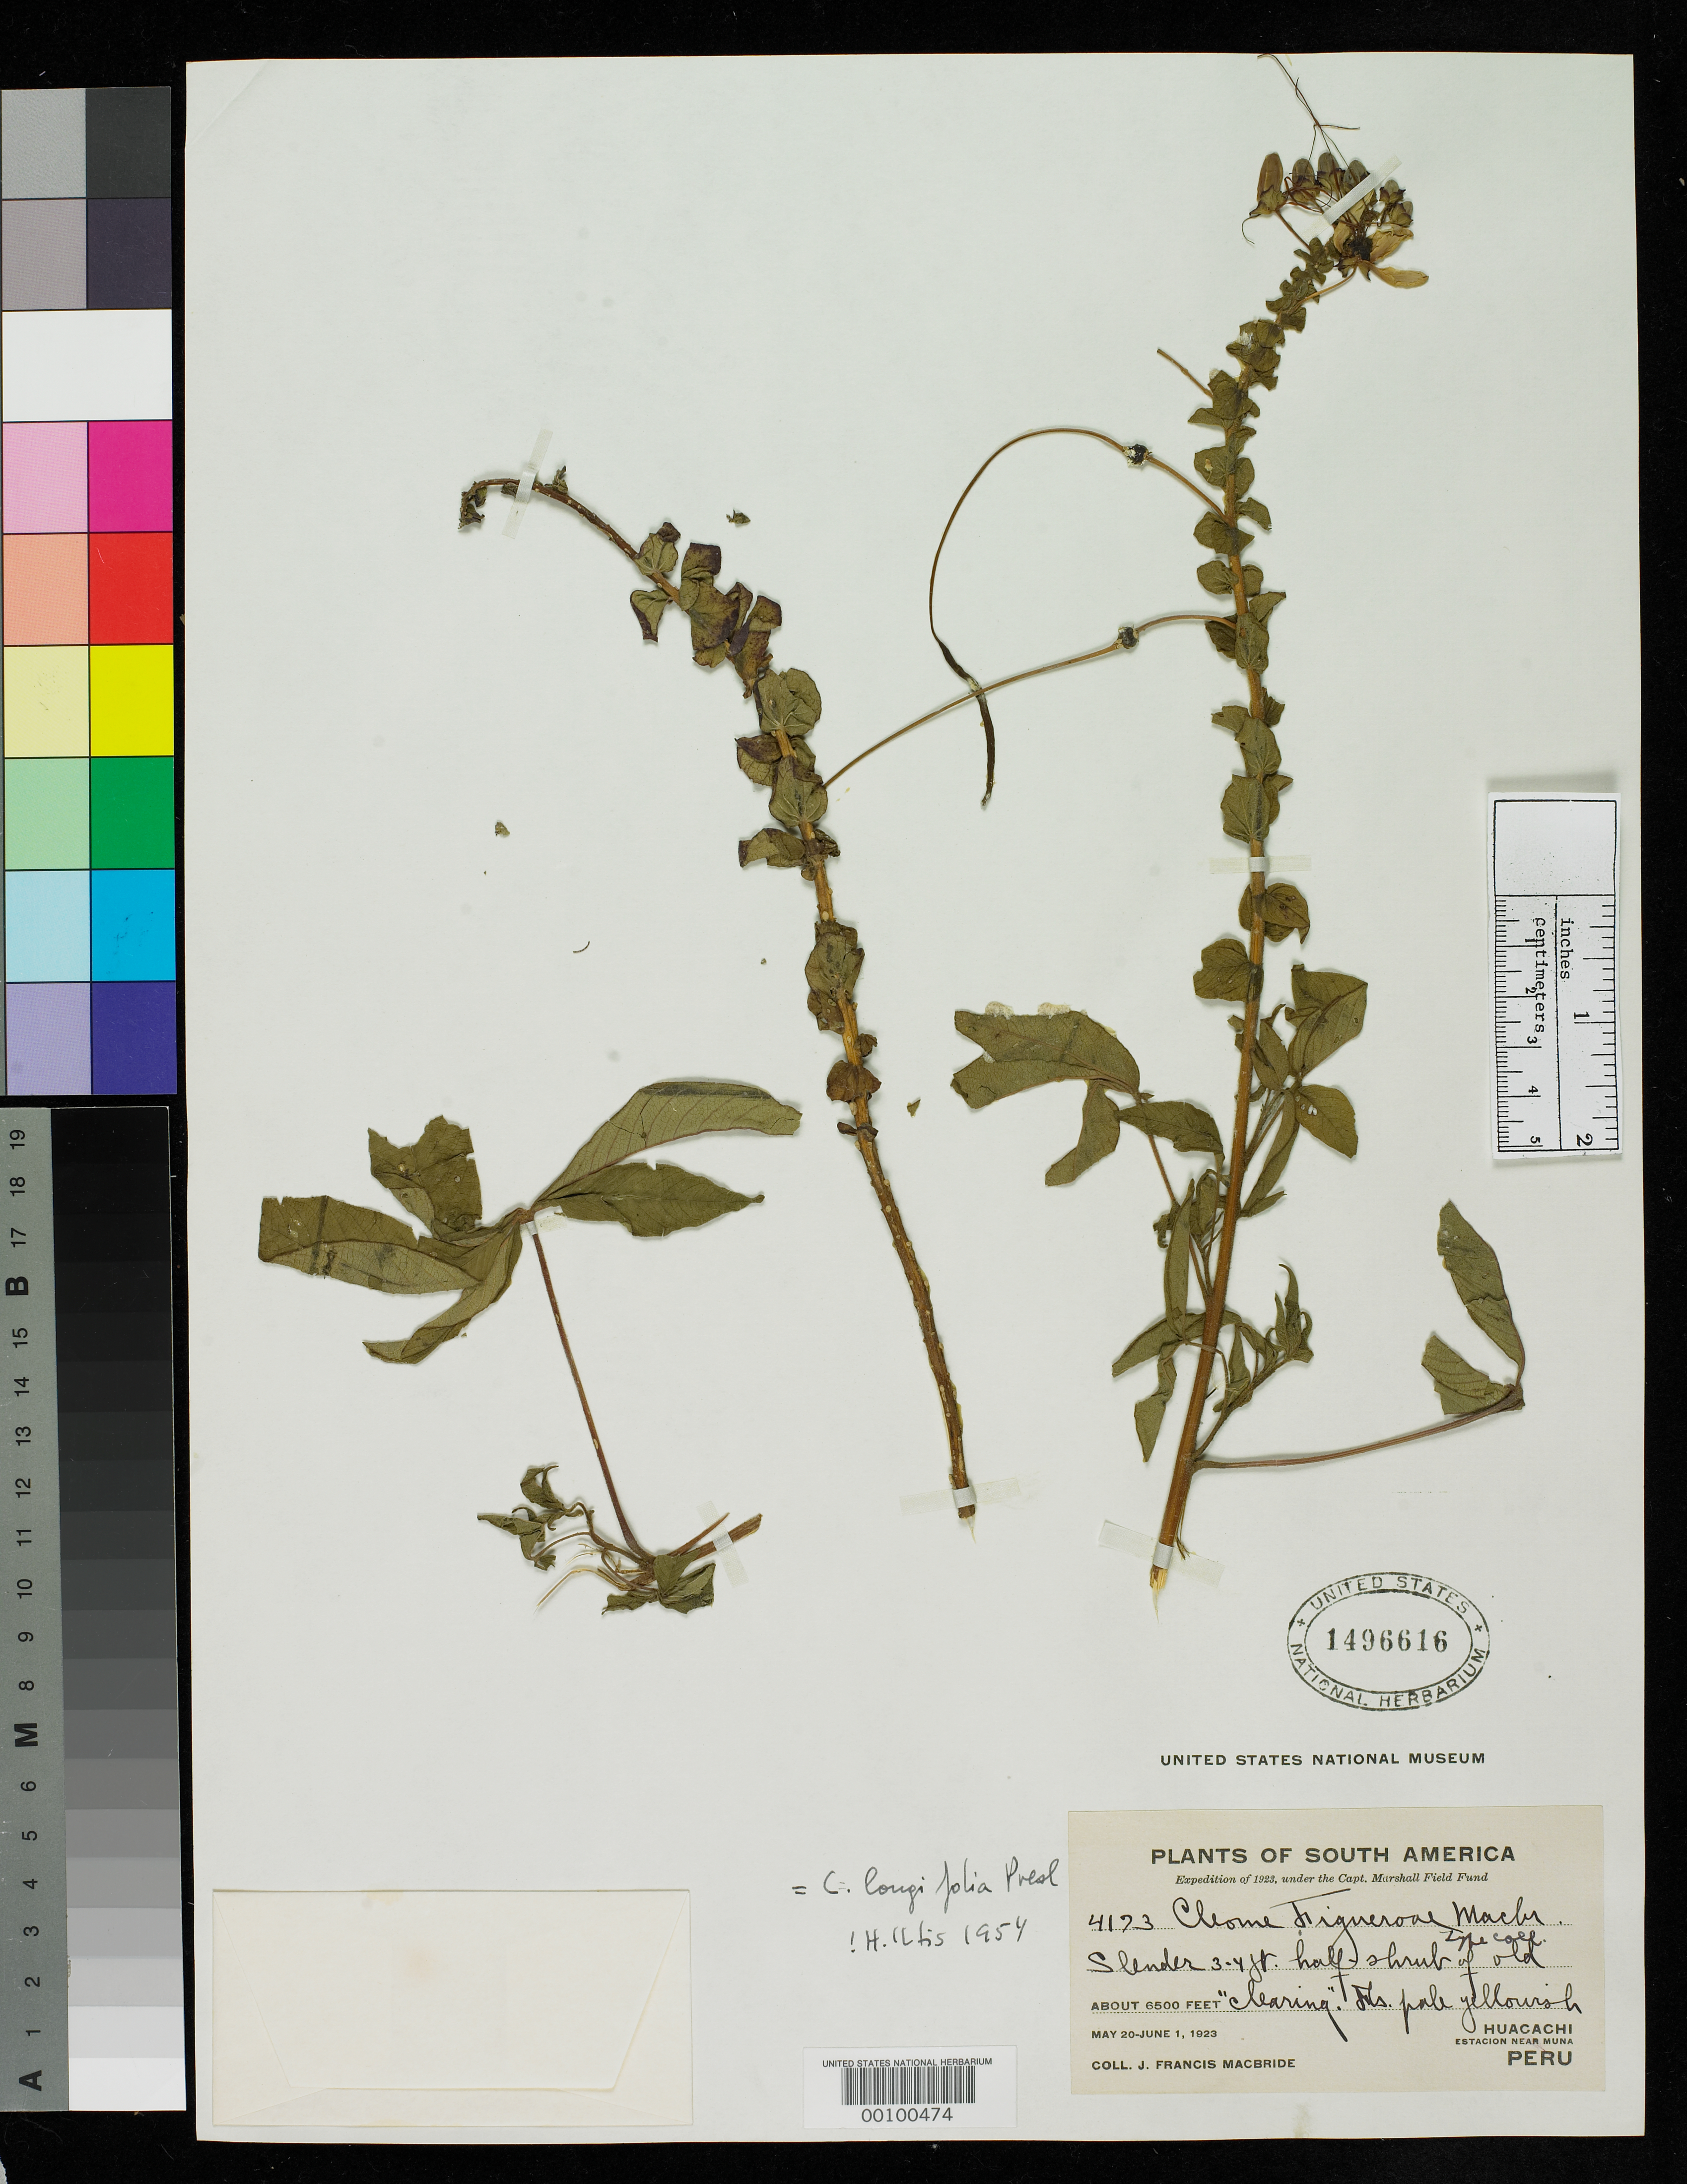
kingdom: Plantae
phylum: Tracheophyta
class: Magnoliopsida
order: Brassicales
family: Cleomaceae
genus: Cleome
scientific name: Cleome figueroae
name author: J.F. Macbr.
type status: Isotype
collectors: J. F. Macbride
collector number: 4173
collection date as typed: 01 Jun 1923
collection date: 1923-06-01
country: Peru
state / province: Huánuco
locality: Huacachi, near Muña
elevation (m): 1981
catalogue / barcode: US 1496616